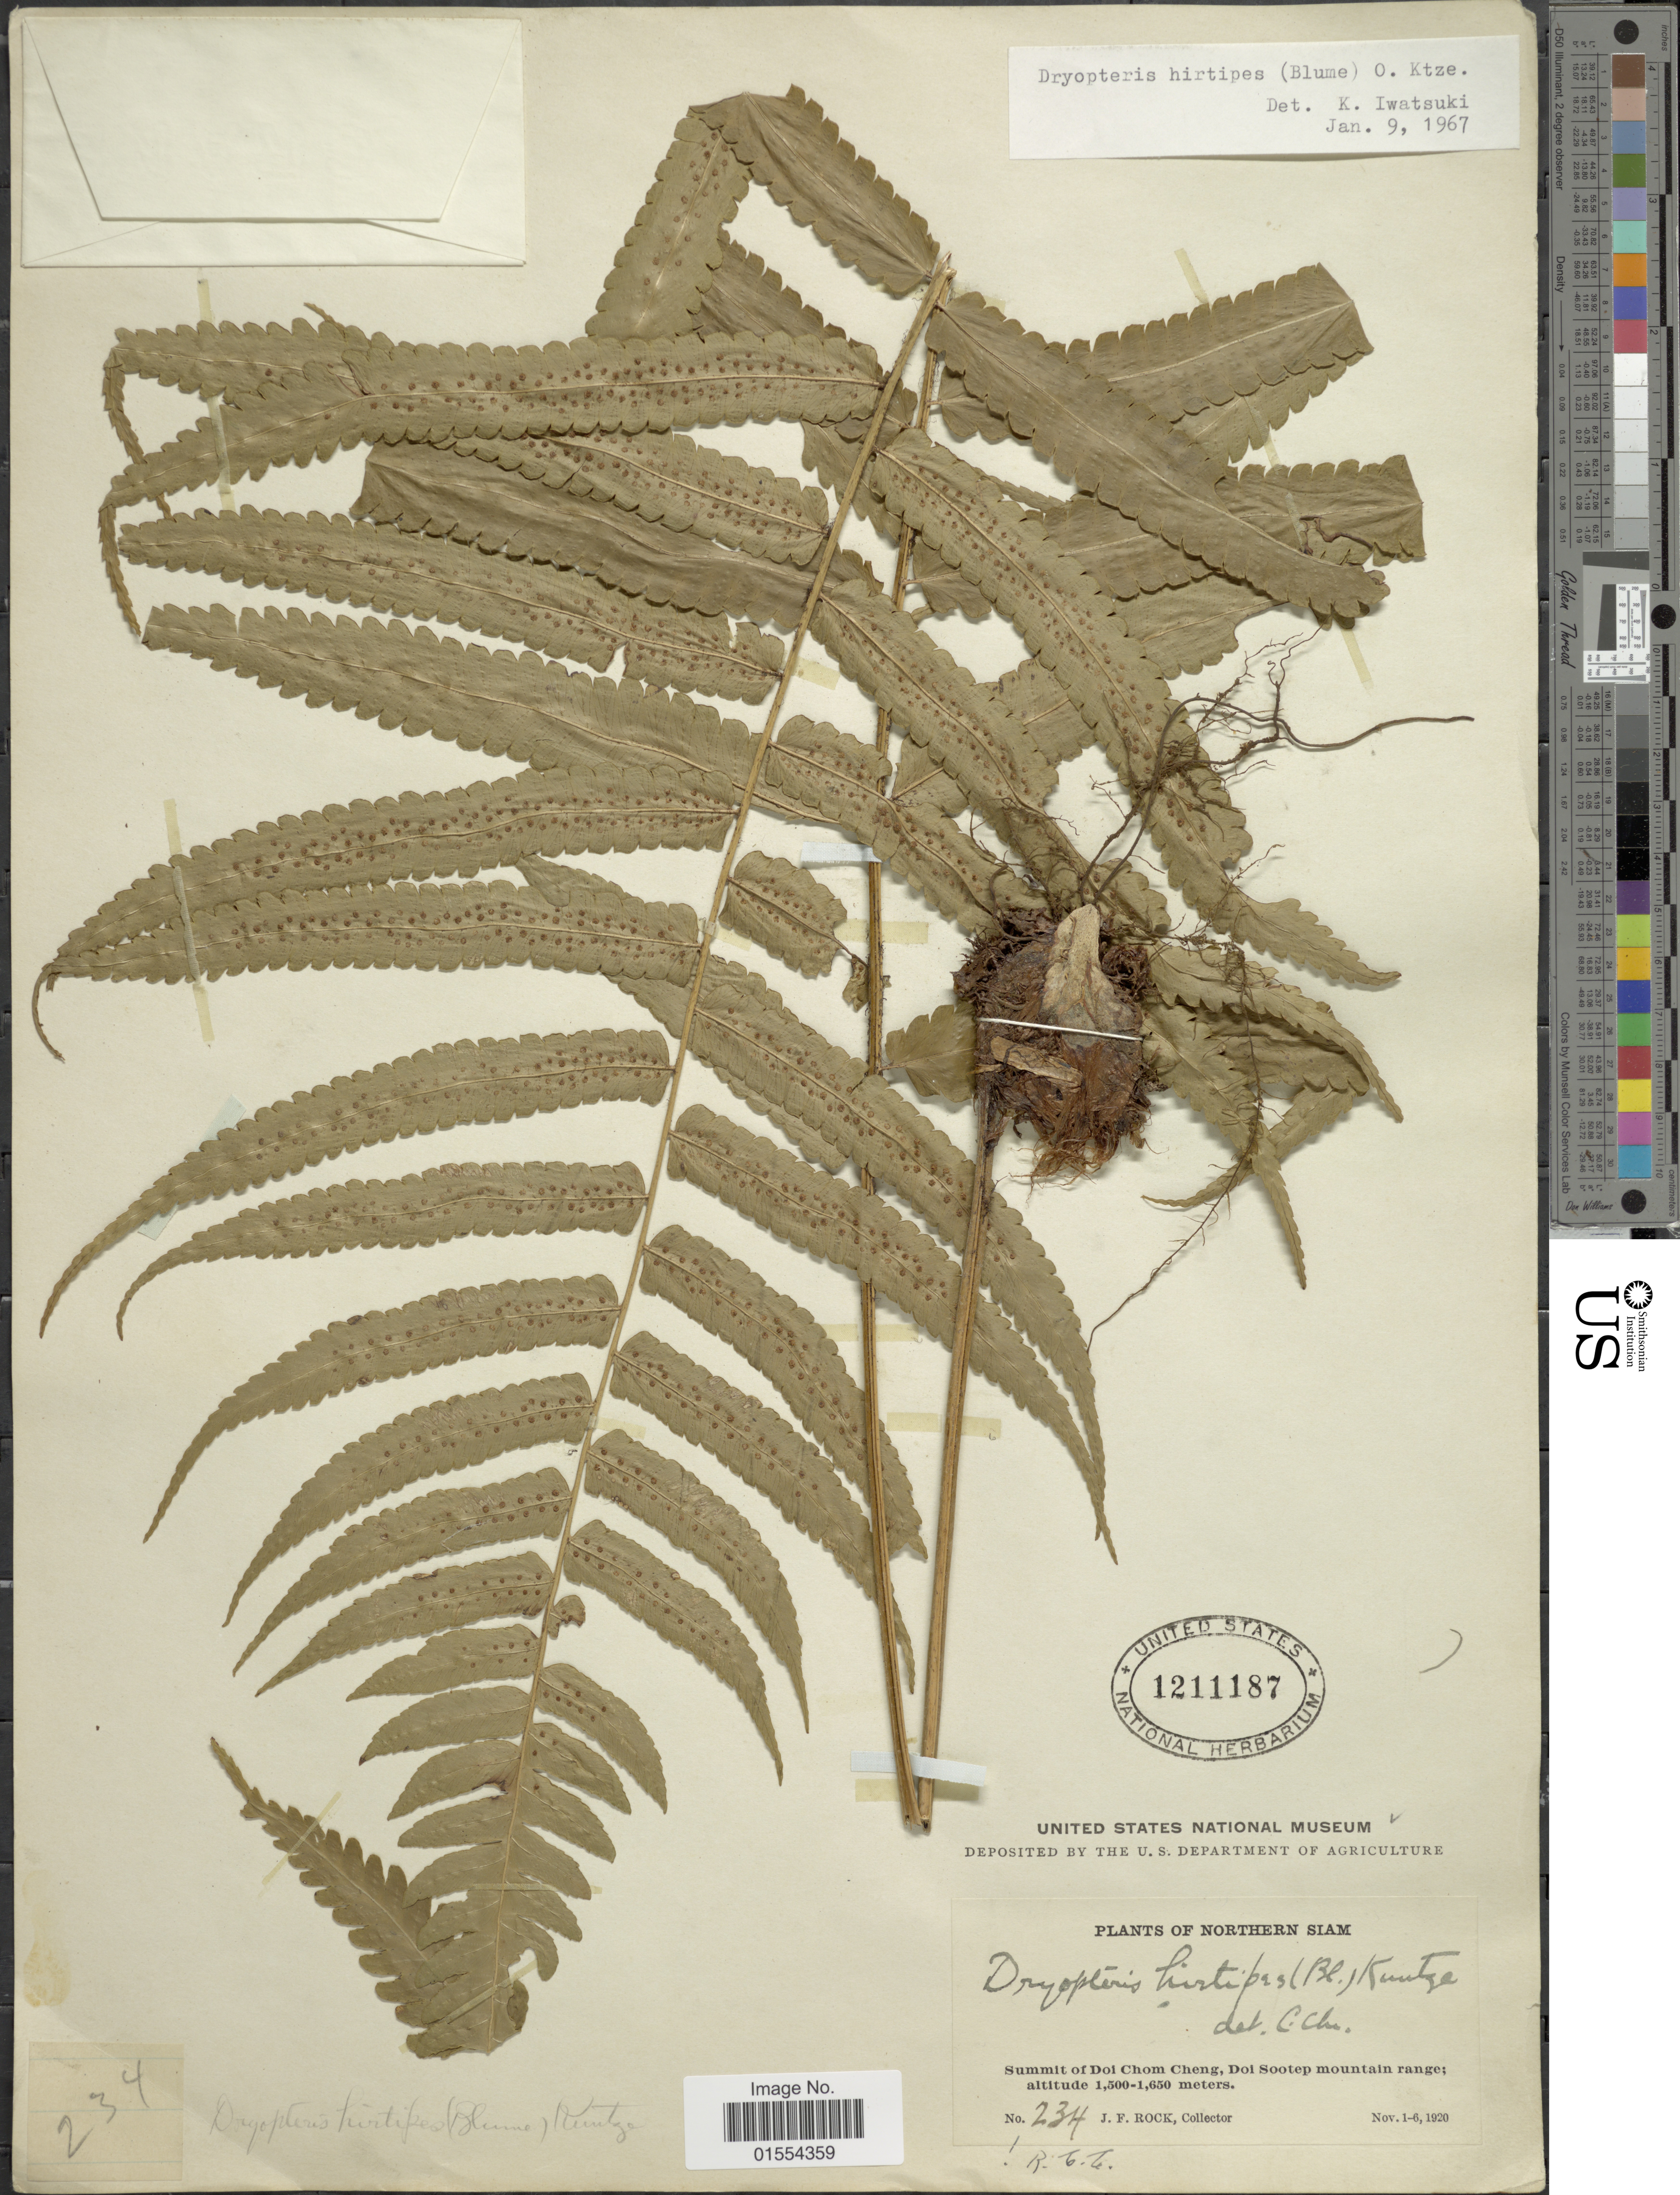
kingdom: Plantae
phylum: Tracheophyta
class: Polypodiopsida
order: Polypodiales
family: Dryopteridaceae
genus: Dryopteris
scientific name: Dryopteris hirtipes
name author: (Blume) Kuntze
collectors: J. Rock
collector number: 234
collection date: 1920-11-01/1920-11-06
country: Thailand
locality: Northern Siam, Summit Doi Chom Cheng, Doi Sootep mountain range.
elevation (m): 1500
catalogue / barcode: US 1211187